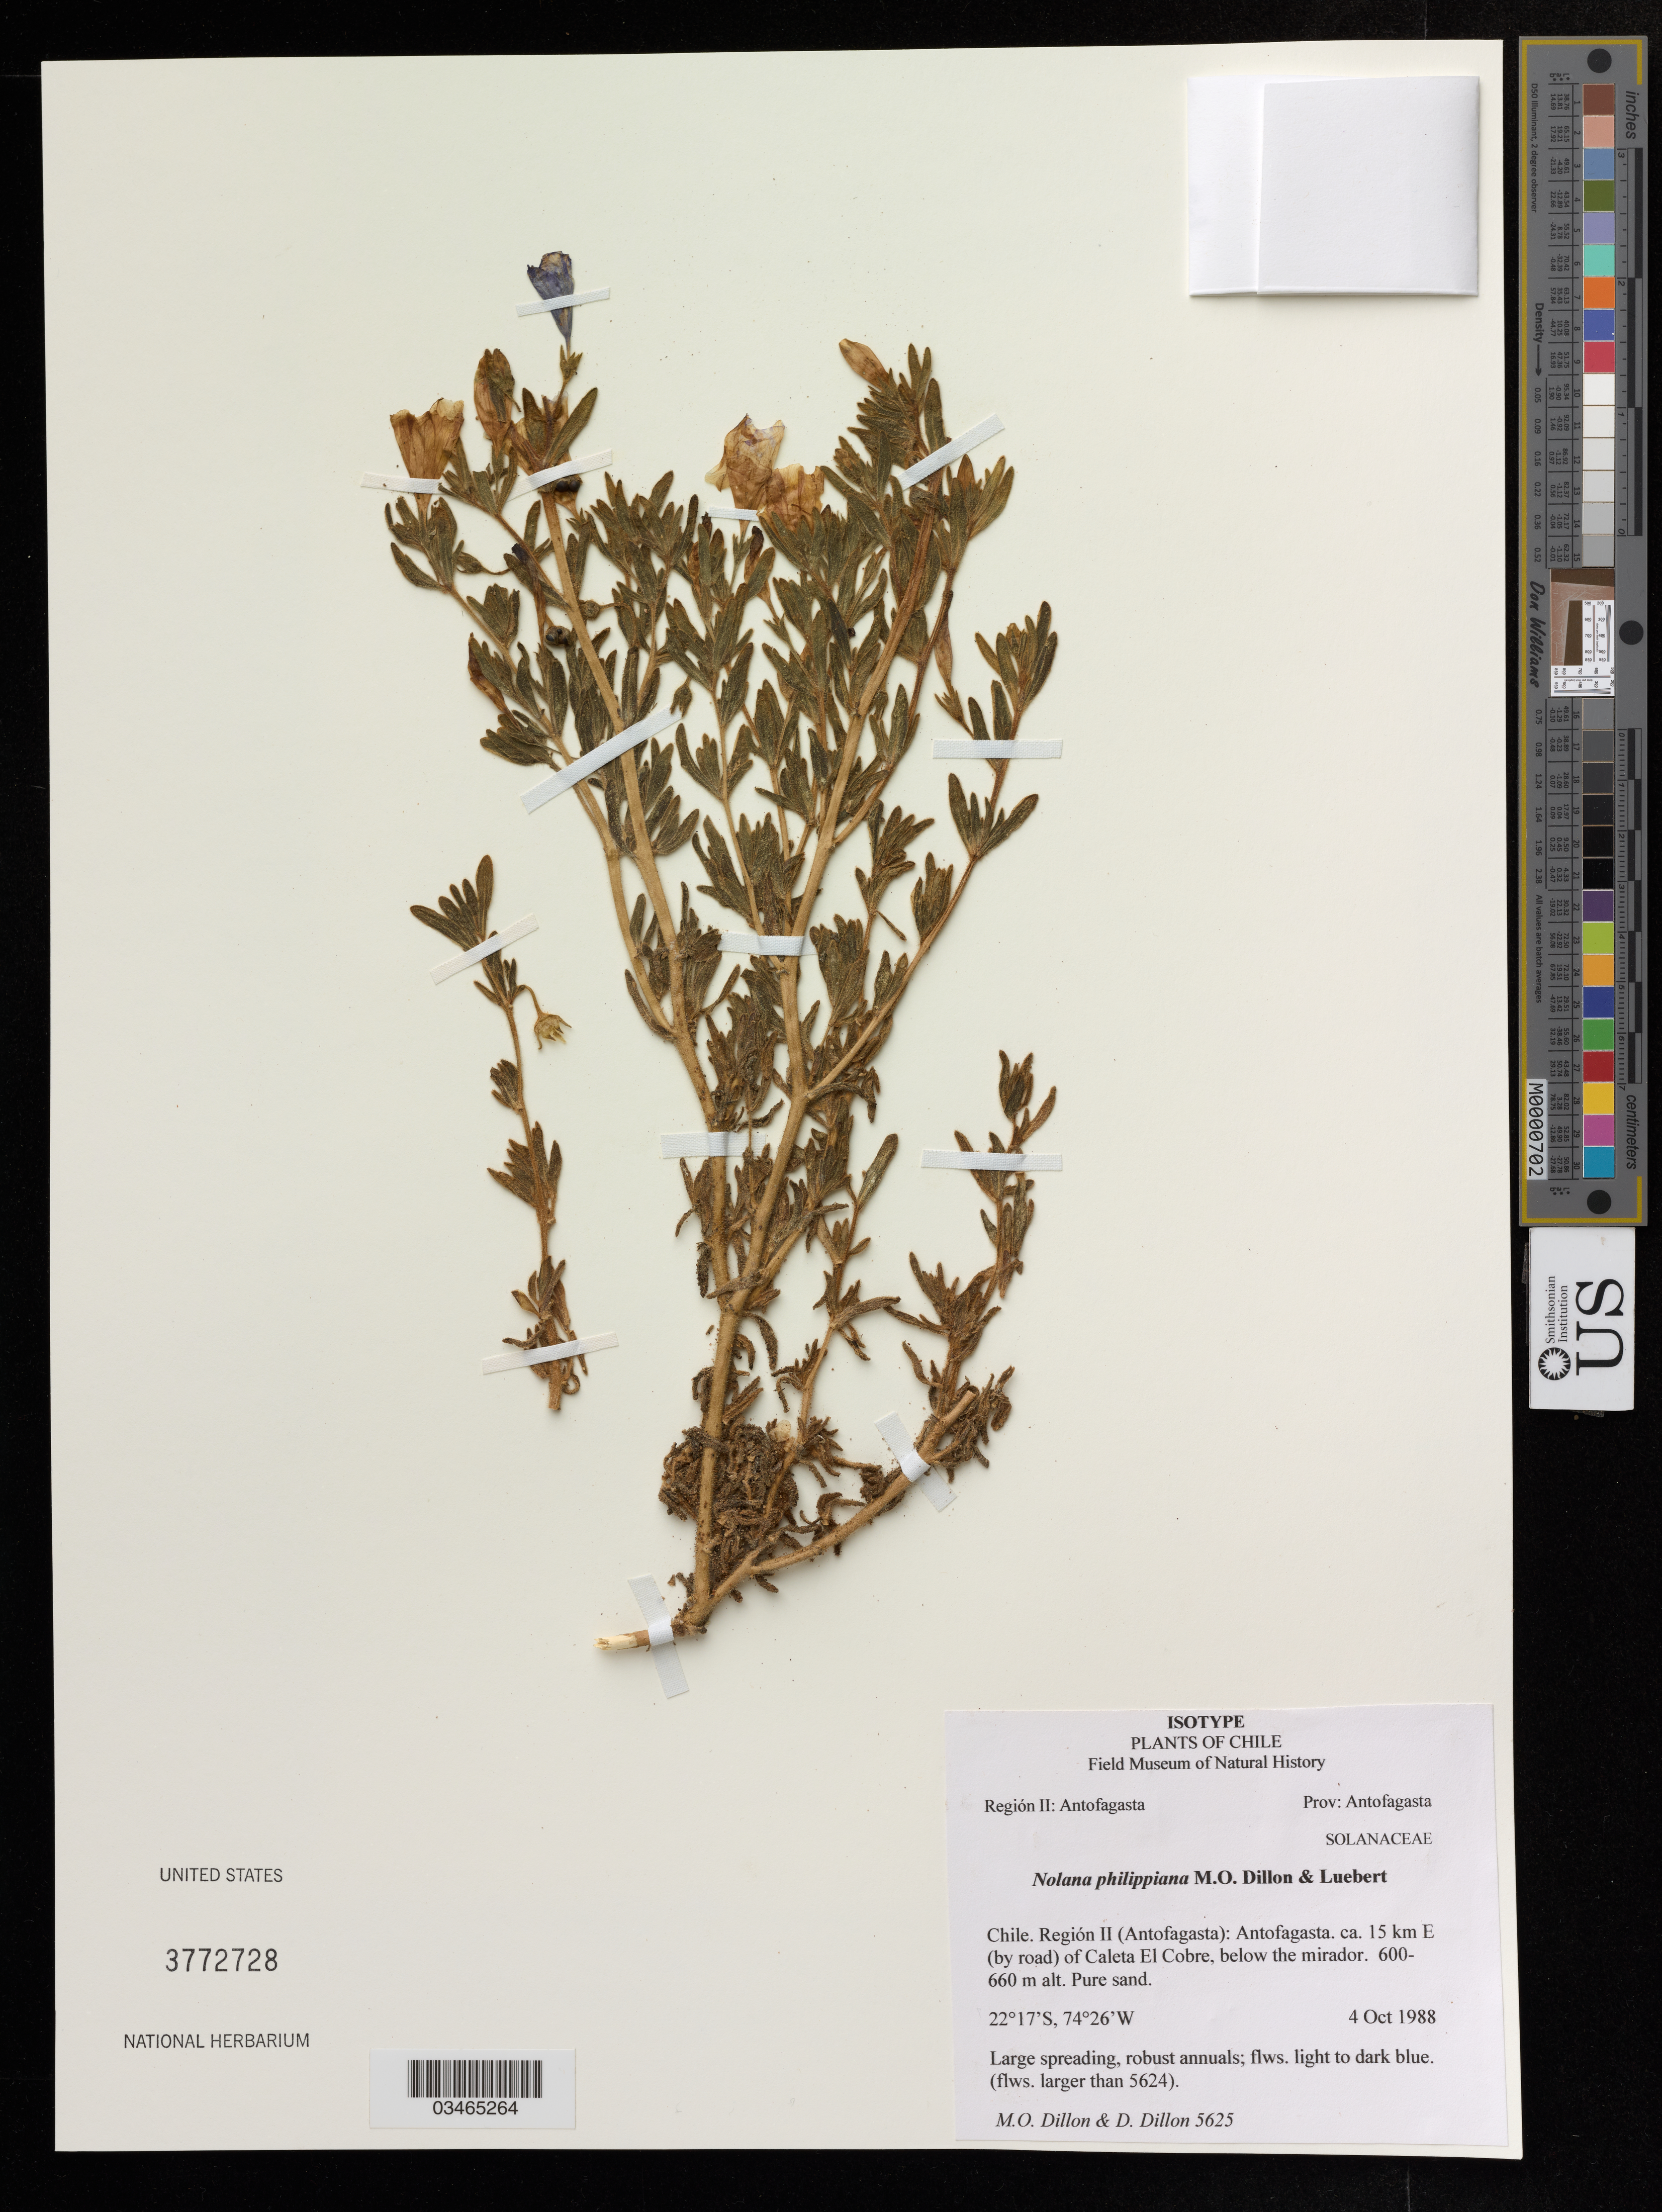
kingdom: Plantae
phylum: Tracheophyta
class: Magnoliopsida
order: Solanales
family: Solanaceae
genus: Nolana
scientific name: Nolana philippiana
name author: M.O. Dillon & Luebert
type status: Isotype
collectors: M. O. Dillon & D. Dillon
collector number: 5625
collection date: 1988-10-04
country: Chile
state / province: Antofagasta (II)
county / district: Antofagasta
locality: Ca. 15 km E (by road) of Caleta ElCobre, below the mirador.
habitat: Pure sand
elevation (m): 600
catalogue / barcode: US 3772728